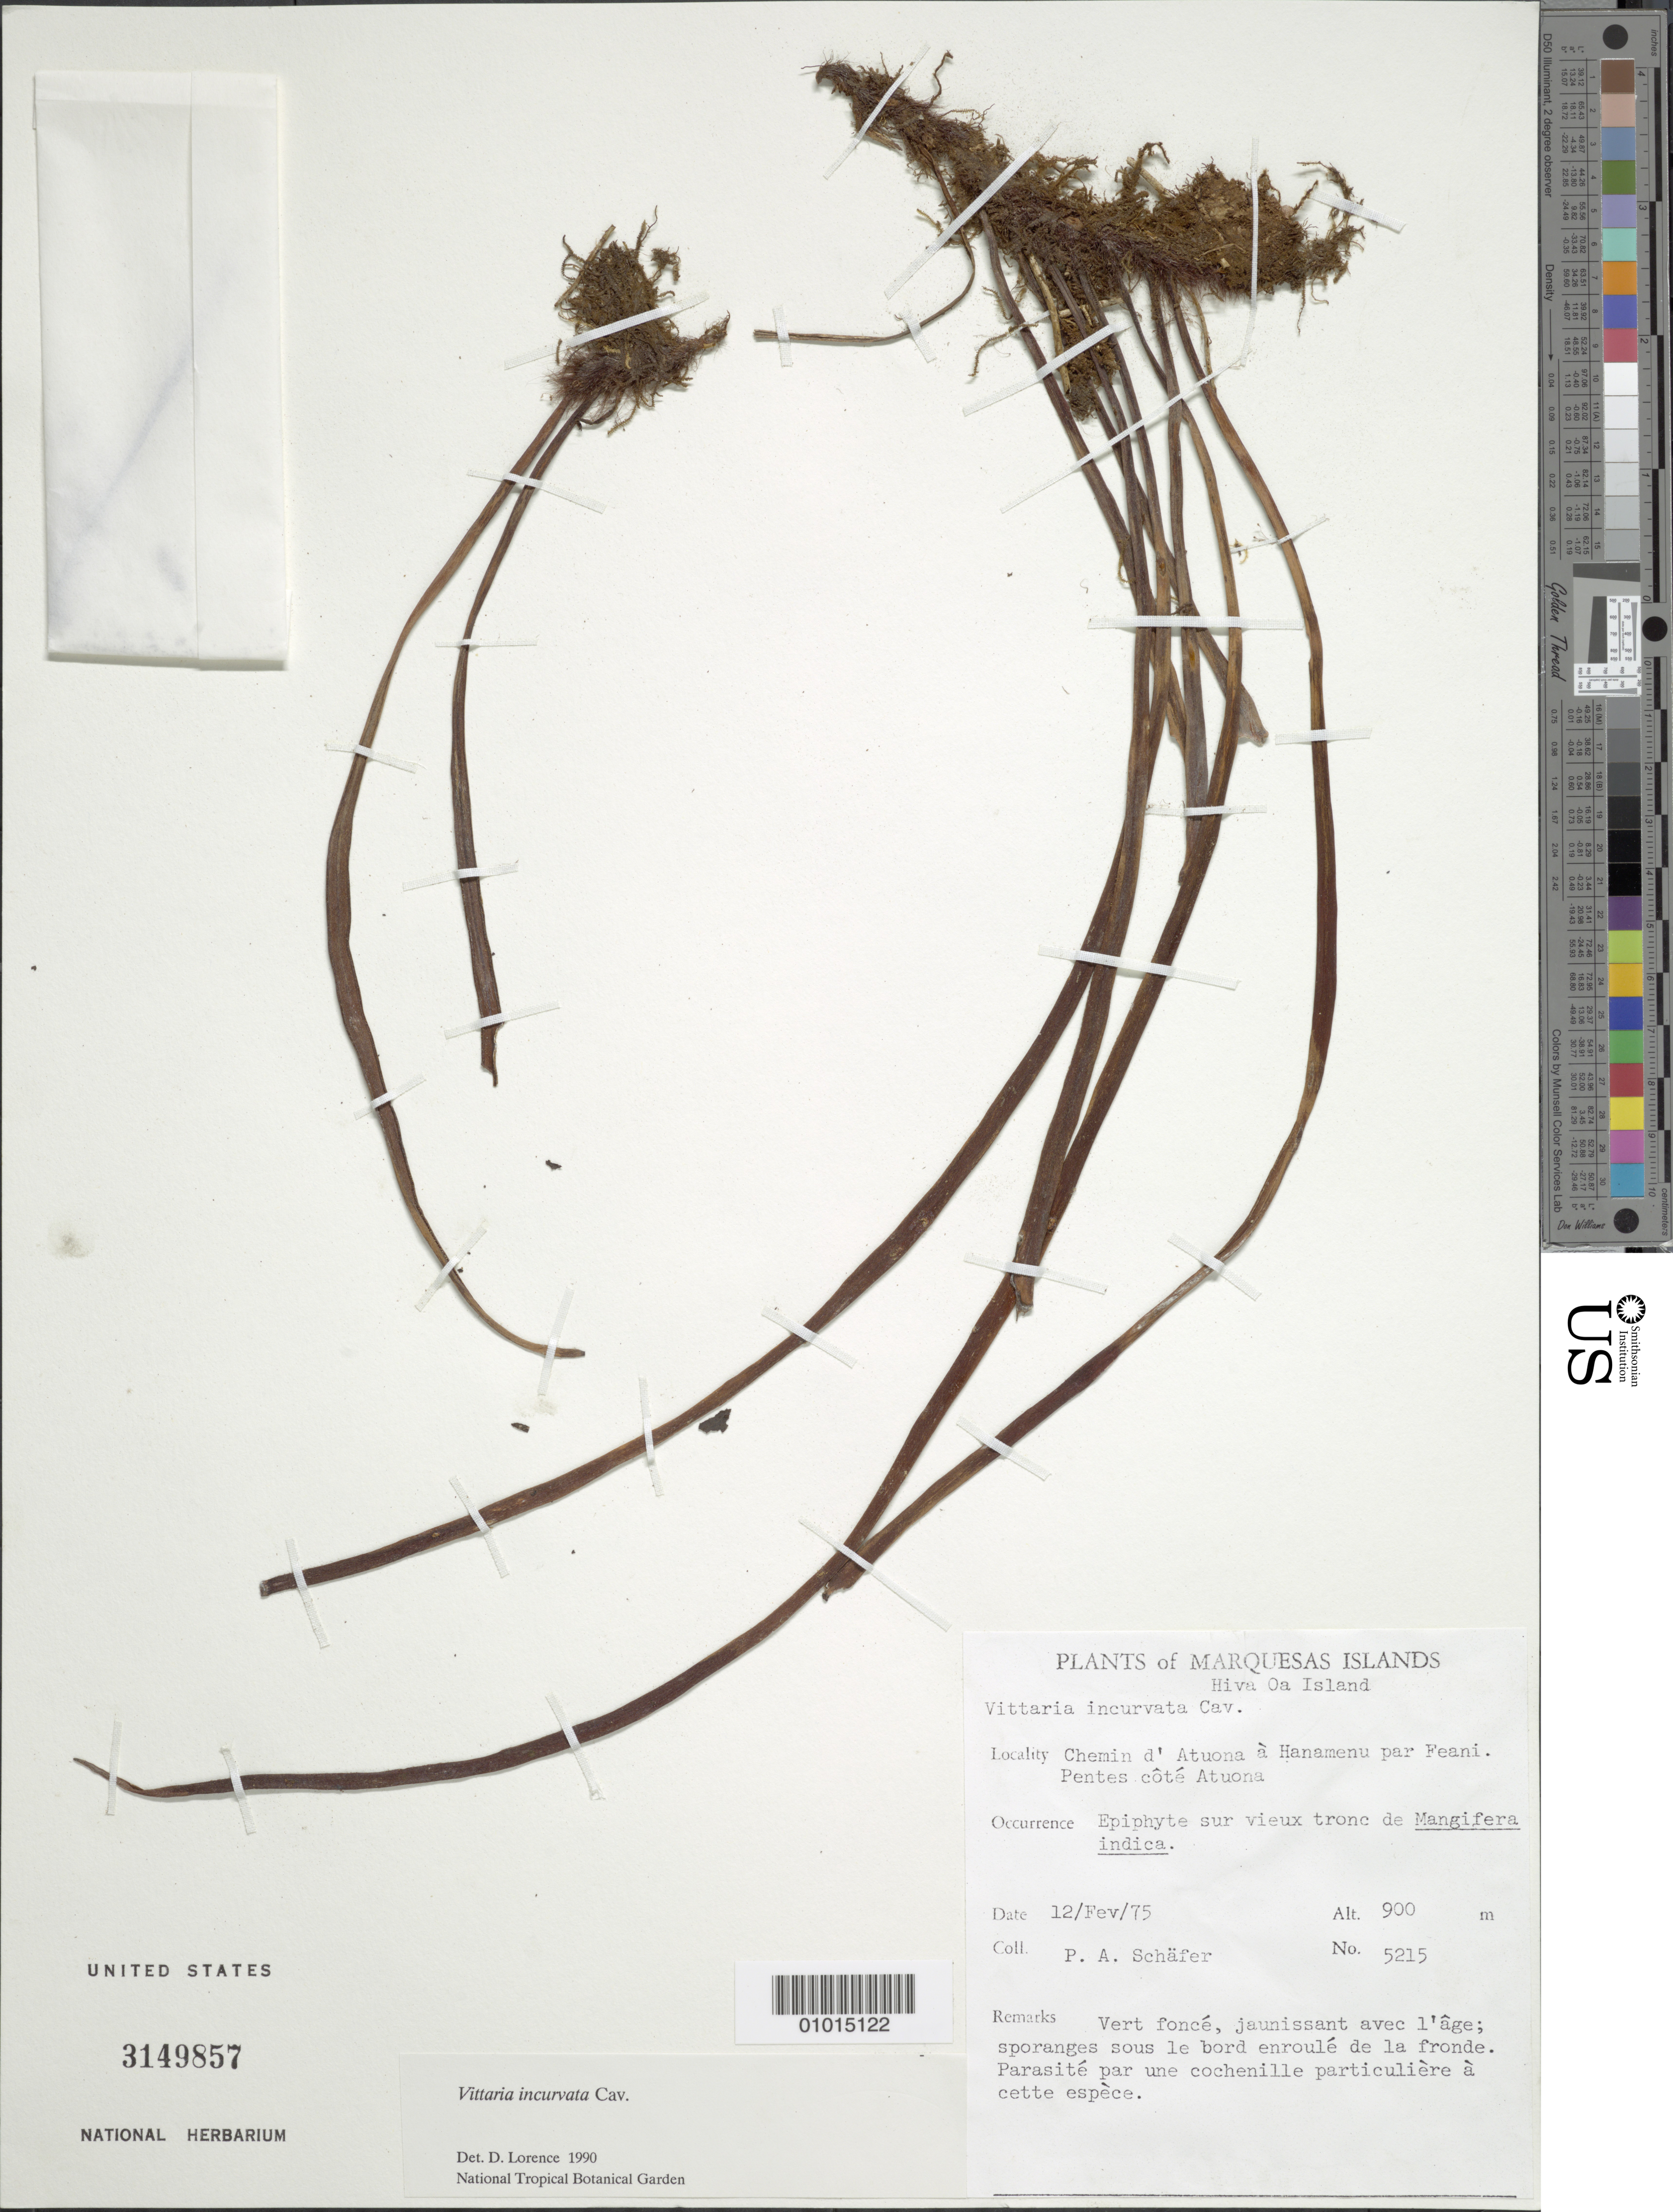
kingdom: Plantae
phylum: Tracheophyta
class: Polypodiopsida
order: Polypodiales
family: Pteridaceae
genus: Vittaria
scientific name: Vittaria incurvata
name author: Cav.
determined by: Lorence, David H., (PTBG), National Tropical Botanical Garden (UNITED STATES)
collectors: P. A. Schäfer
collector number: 5215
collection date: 1975-02-12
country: French Polynesia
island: Hiva Oa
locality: Chemin d'Atuona à Hanamenu par Feani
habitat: Epiphyte sur vieux tronc de Mangifera indica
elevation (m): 900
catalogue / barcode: US 3149857